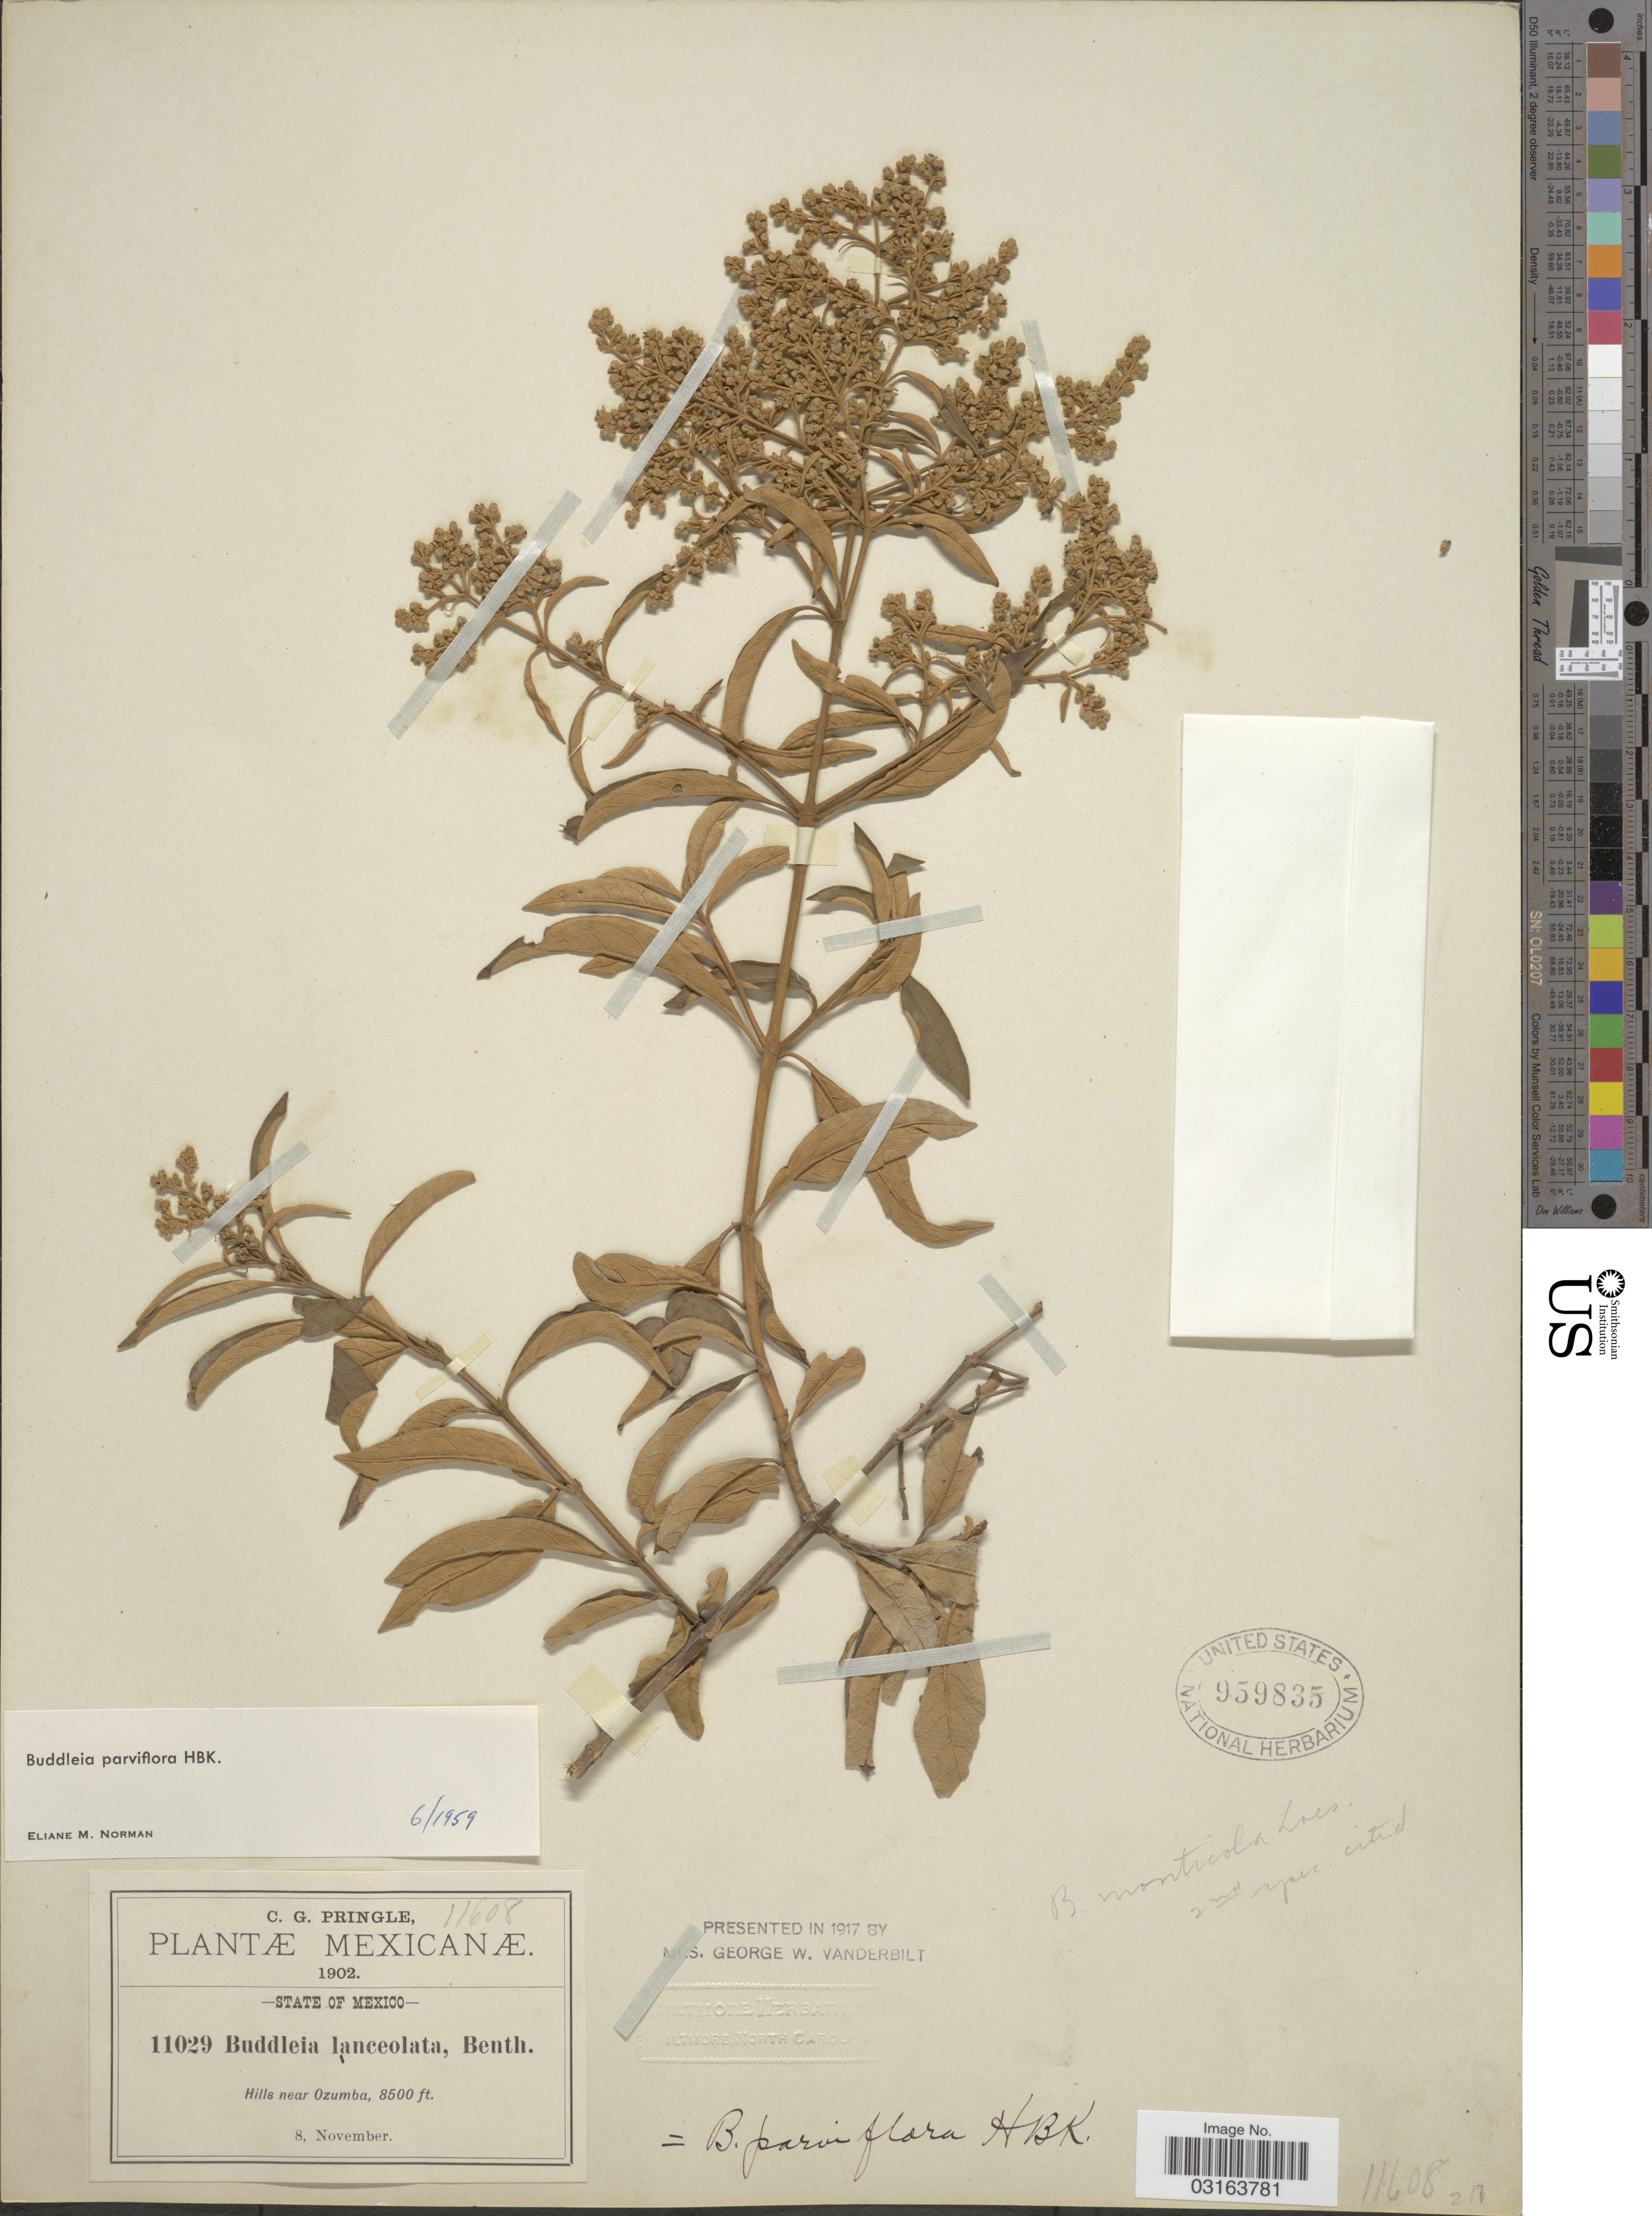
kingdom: Plantae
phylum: Tracheophyta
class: Magnoliopsida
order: Lamiales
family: Scrophulariaceae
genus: Buddleja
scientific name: Buddleja parviflora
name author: Kunth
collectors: C. G. Pringle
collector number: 11029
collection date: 1902-11-08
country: Mexico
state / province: México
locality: Hills near Ozumba.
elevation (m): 2591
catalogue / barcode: US 959835